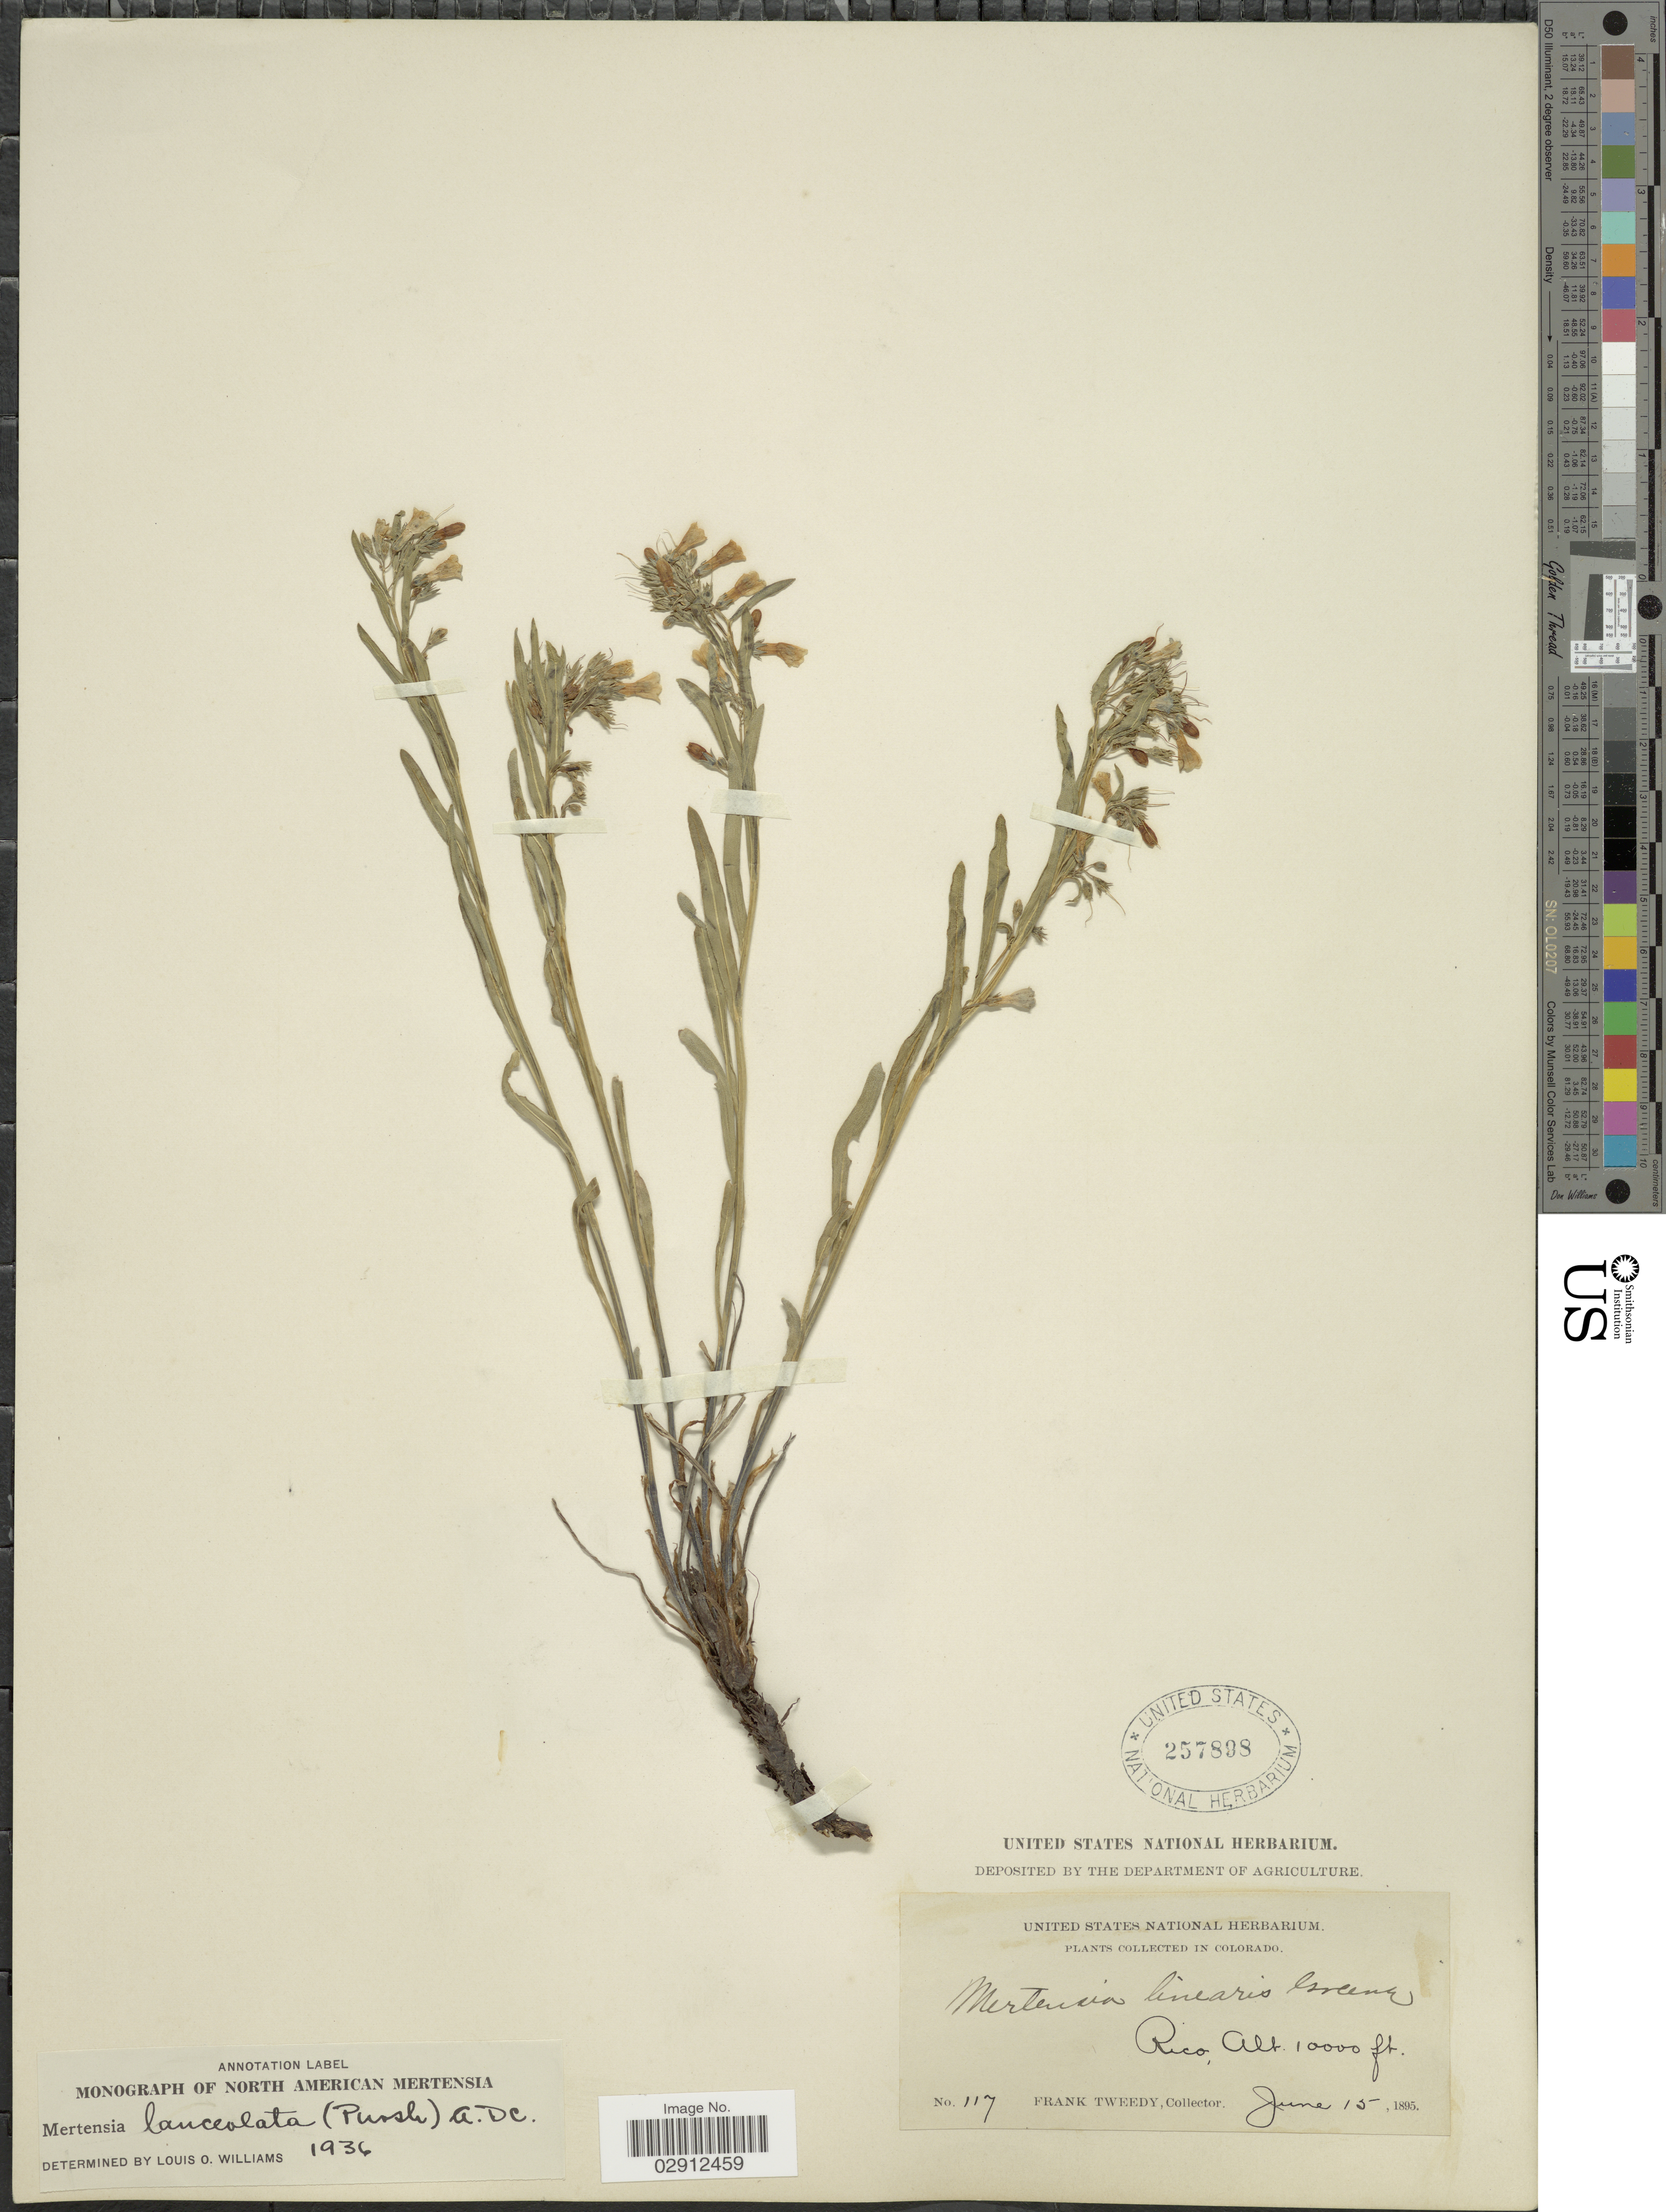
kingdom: Plantae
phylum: Tracheophyta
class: Magnoliopsida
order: Boraginales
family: Boraginaceae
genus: Mertensia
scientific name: Mertensia lanceolata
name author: (Pursh) DC. ex A. DC.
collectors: F. Tweedy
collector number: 117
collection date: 1895-06-15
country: United States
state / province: Colorado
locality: Rico.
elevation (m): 3048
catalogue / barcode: US 257898